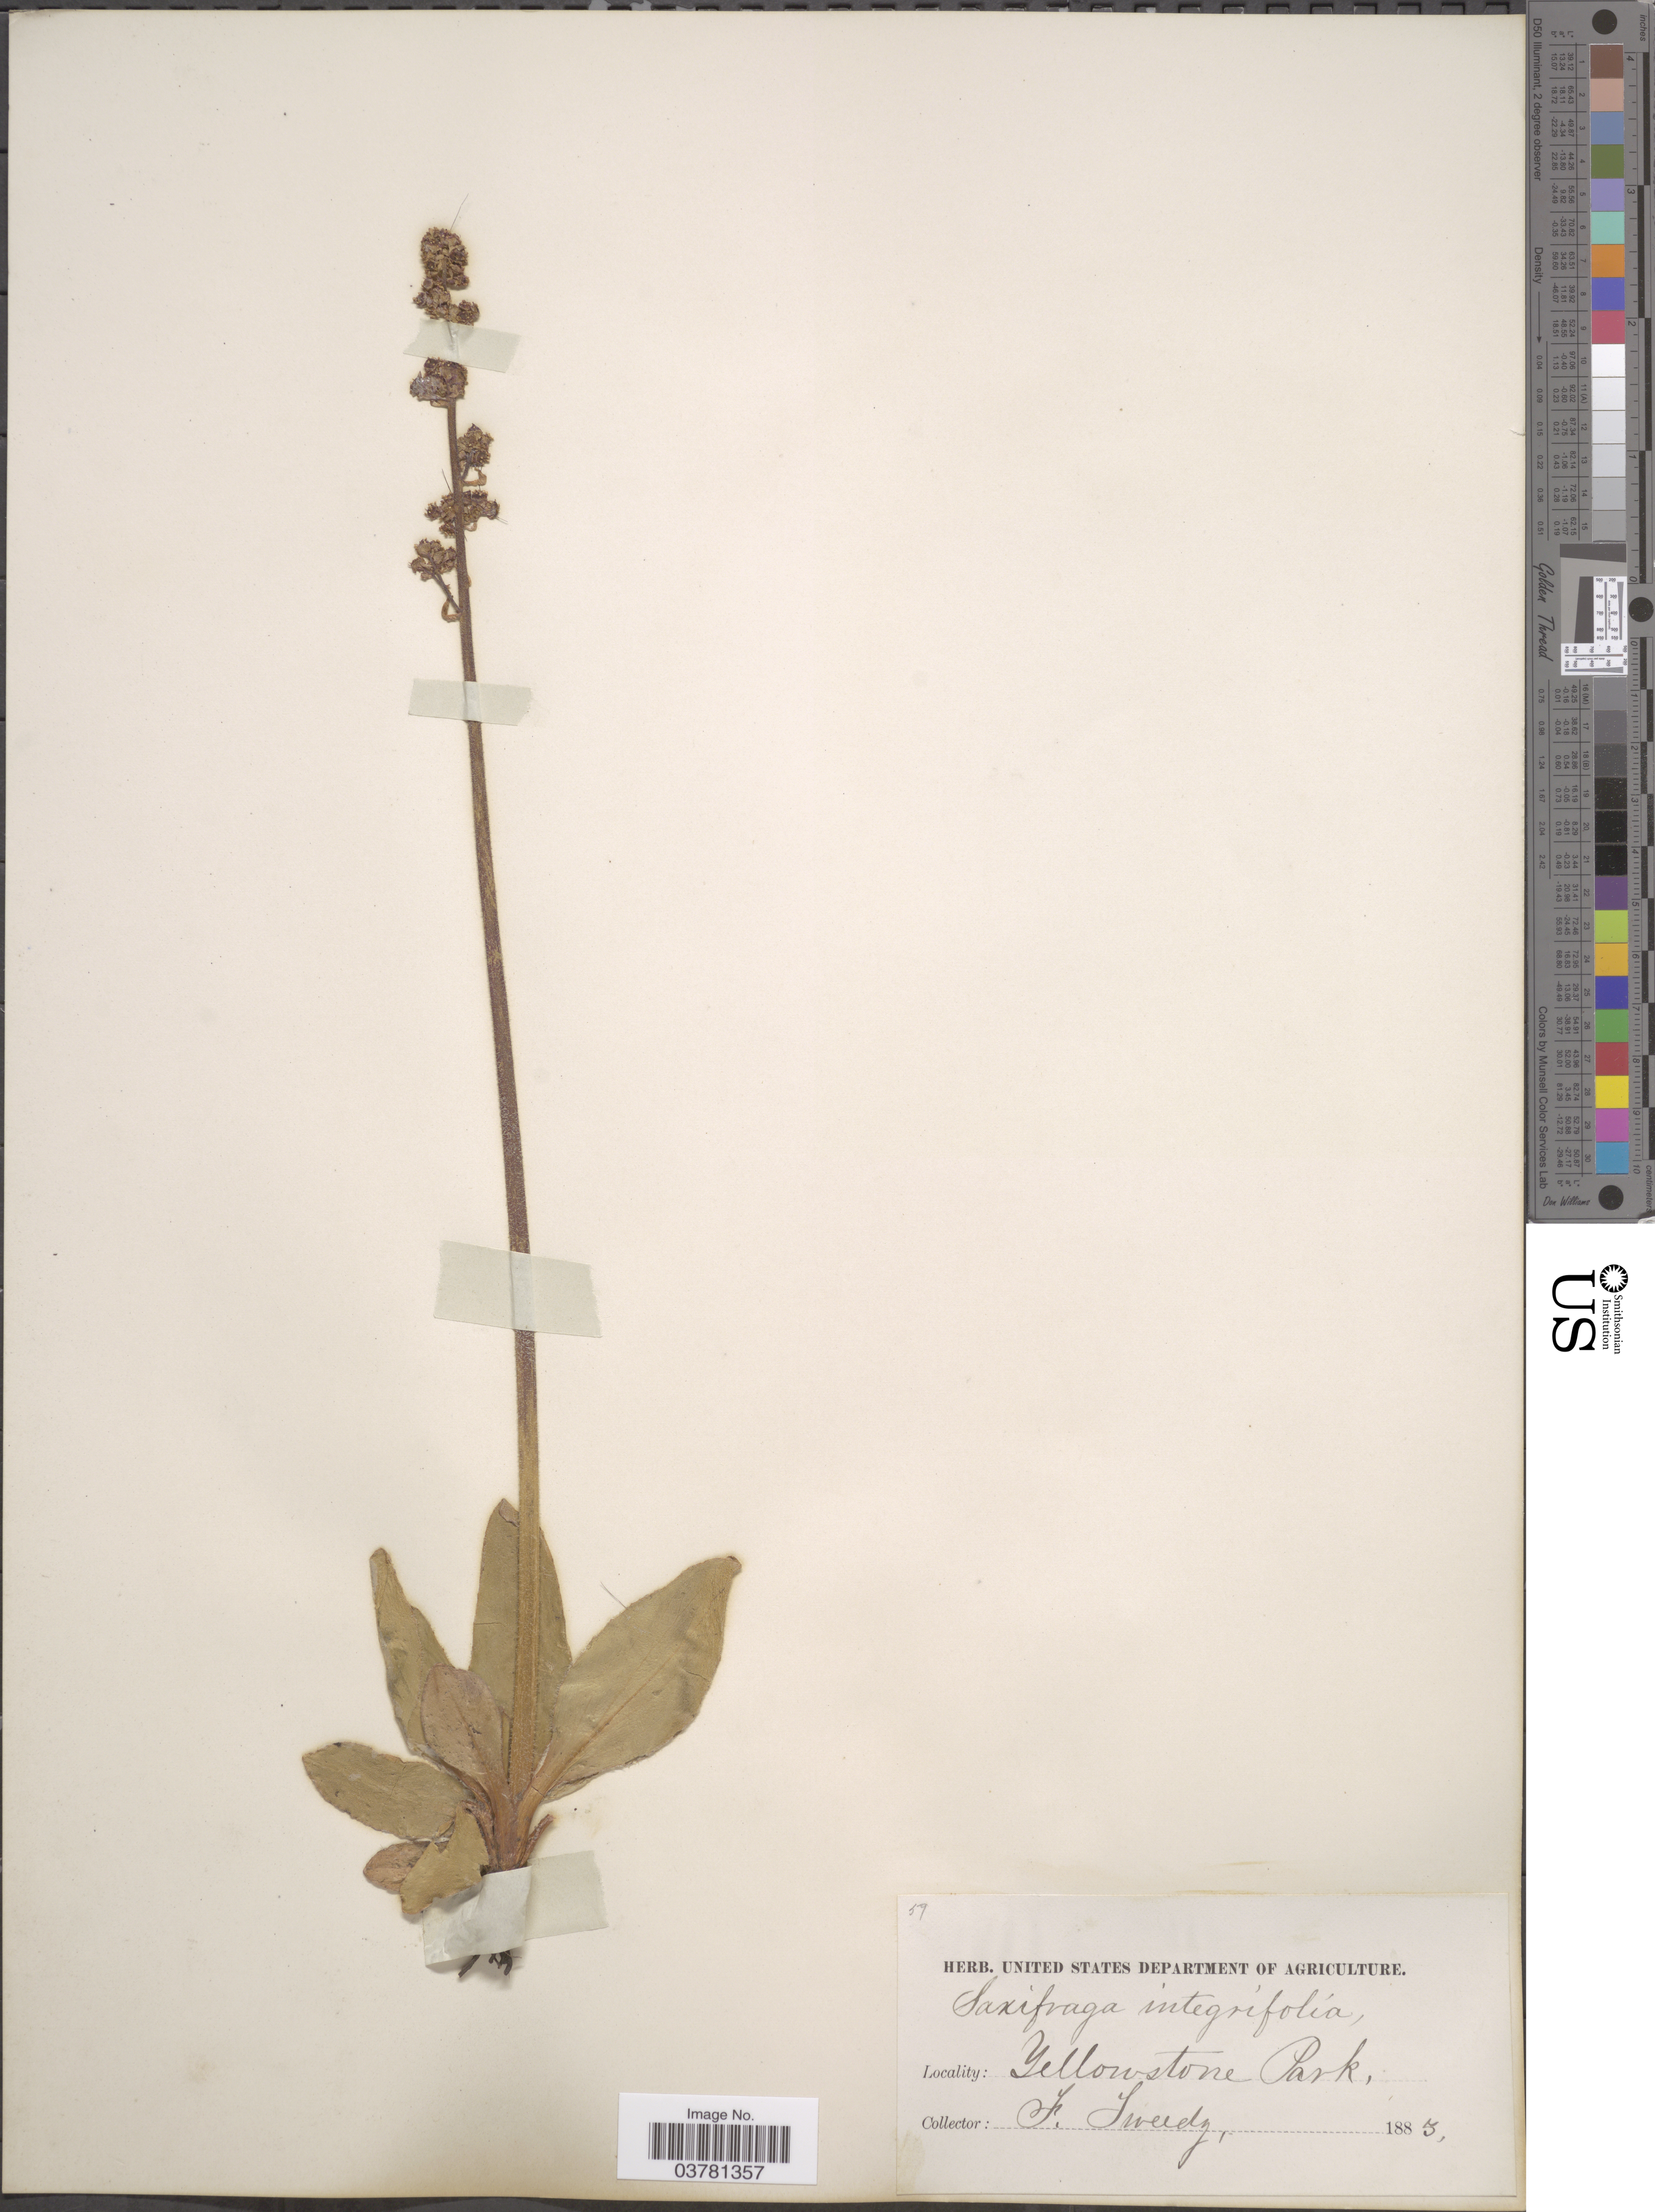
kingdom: Plantae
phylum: Tracheophyta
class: Magnoliopsida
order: Saxifragales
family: Saxifragaceae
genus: Micranthes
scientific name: Micranthes subapetala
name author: (E. Nelson) Small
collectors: F. Tweedy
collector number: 59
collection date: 1885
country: United States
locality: Yellowstone Park.